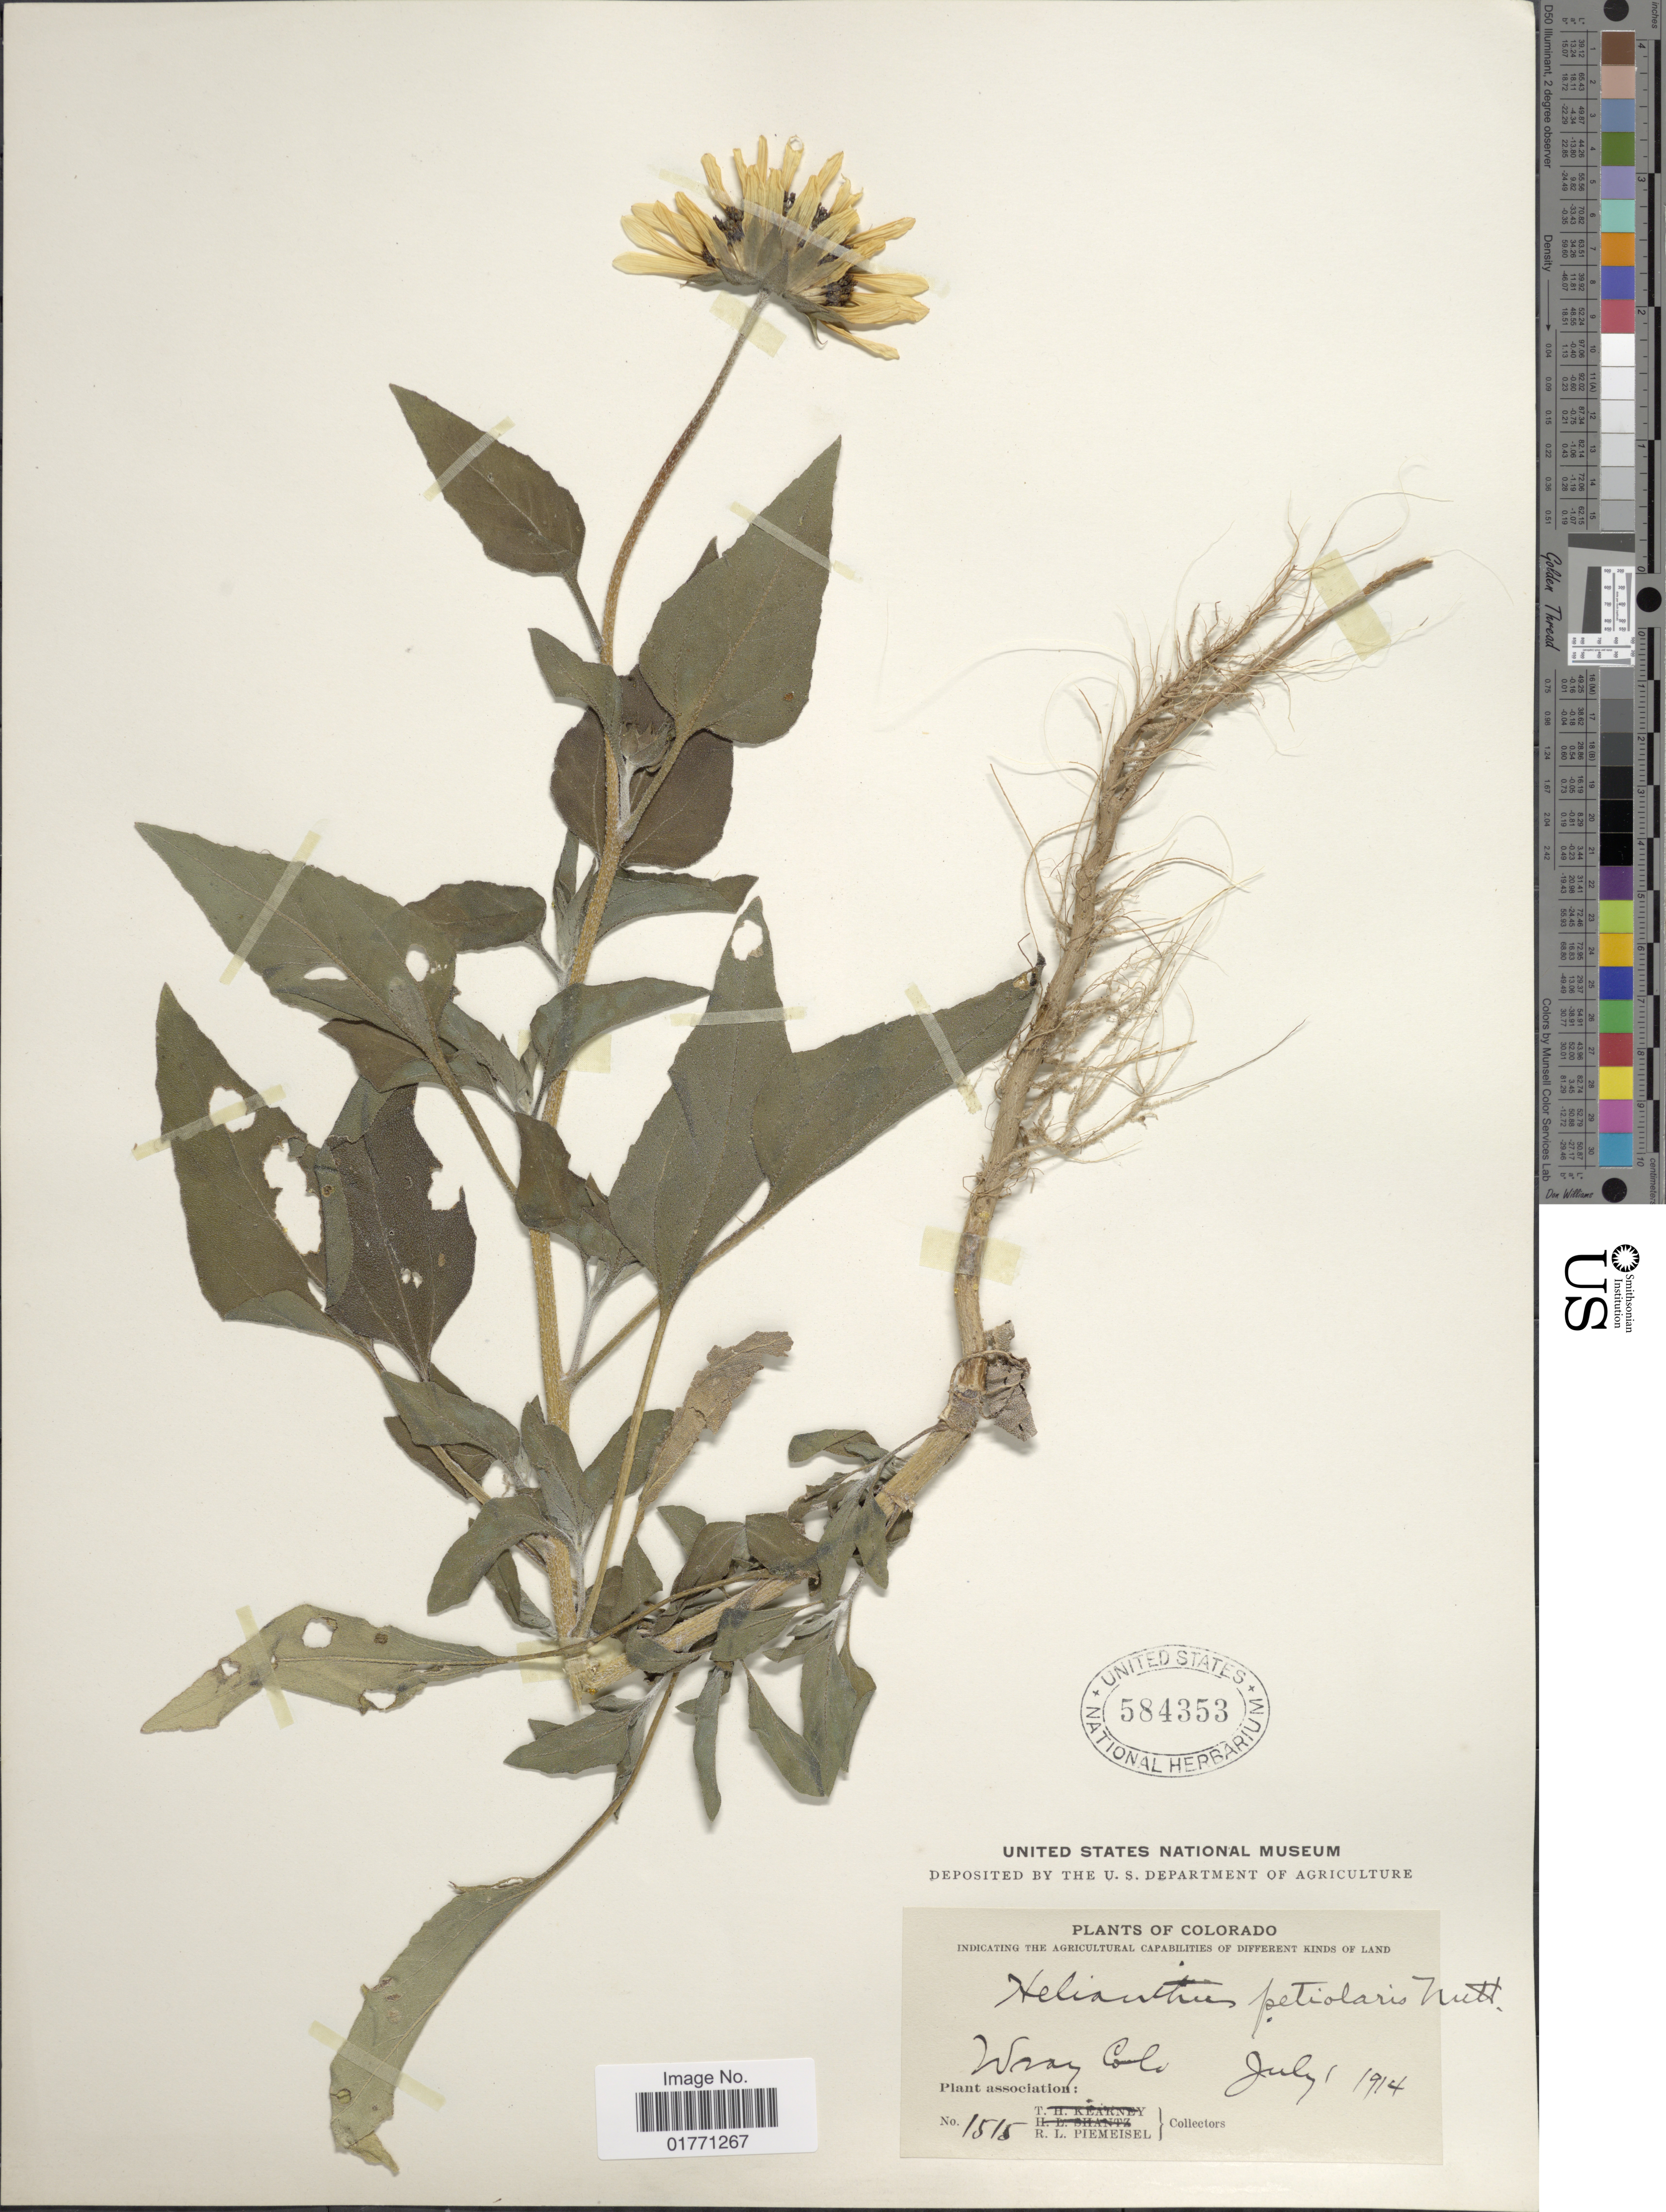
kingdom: Plantae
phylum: Tracheophyta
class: Magnoliopsida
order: Asterales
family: Asteraceae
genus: Helianthus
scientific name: Helianthus petiolaris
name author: Nutt.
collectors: R. L. Piemeisel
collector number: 1515*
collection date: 1914-07-01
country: United States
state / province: Colorado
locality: Wray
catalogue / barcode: US 584353